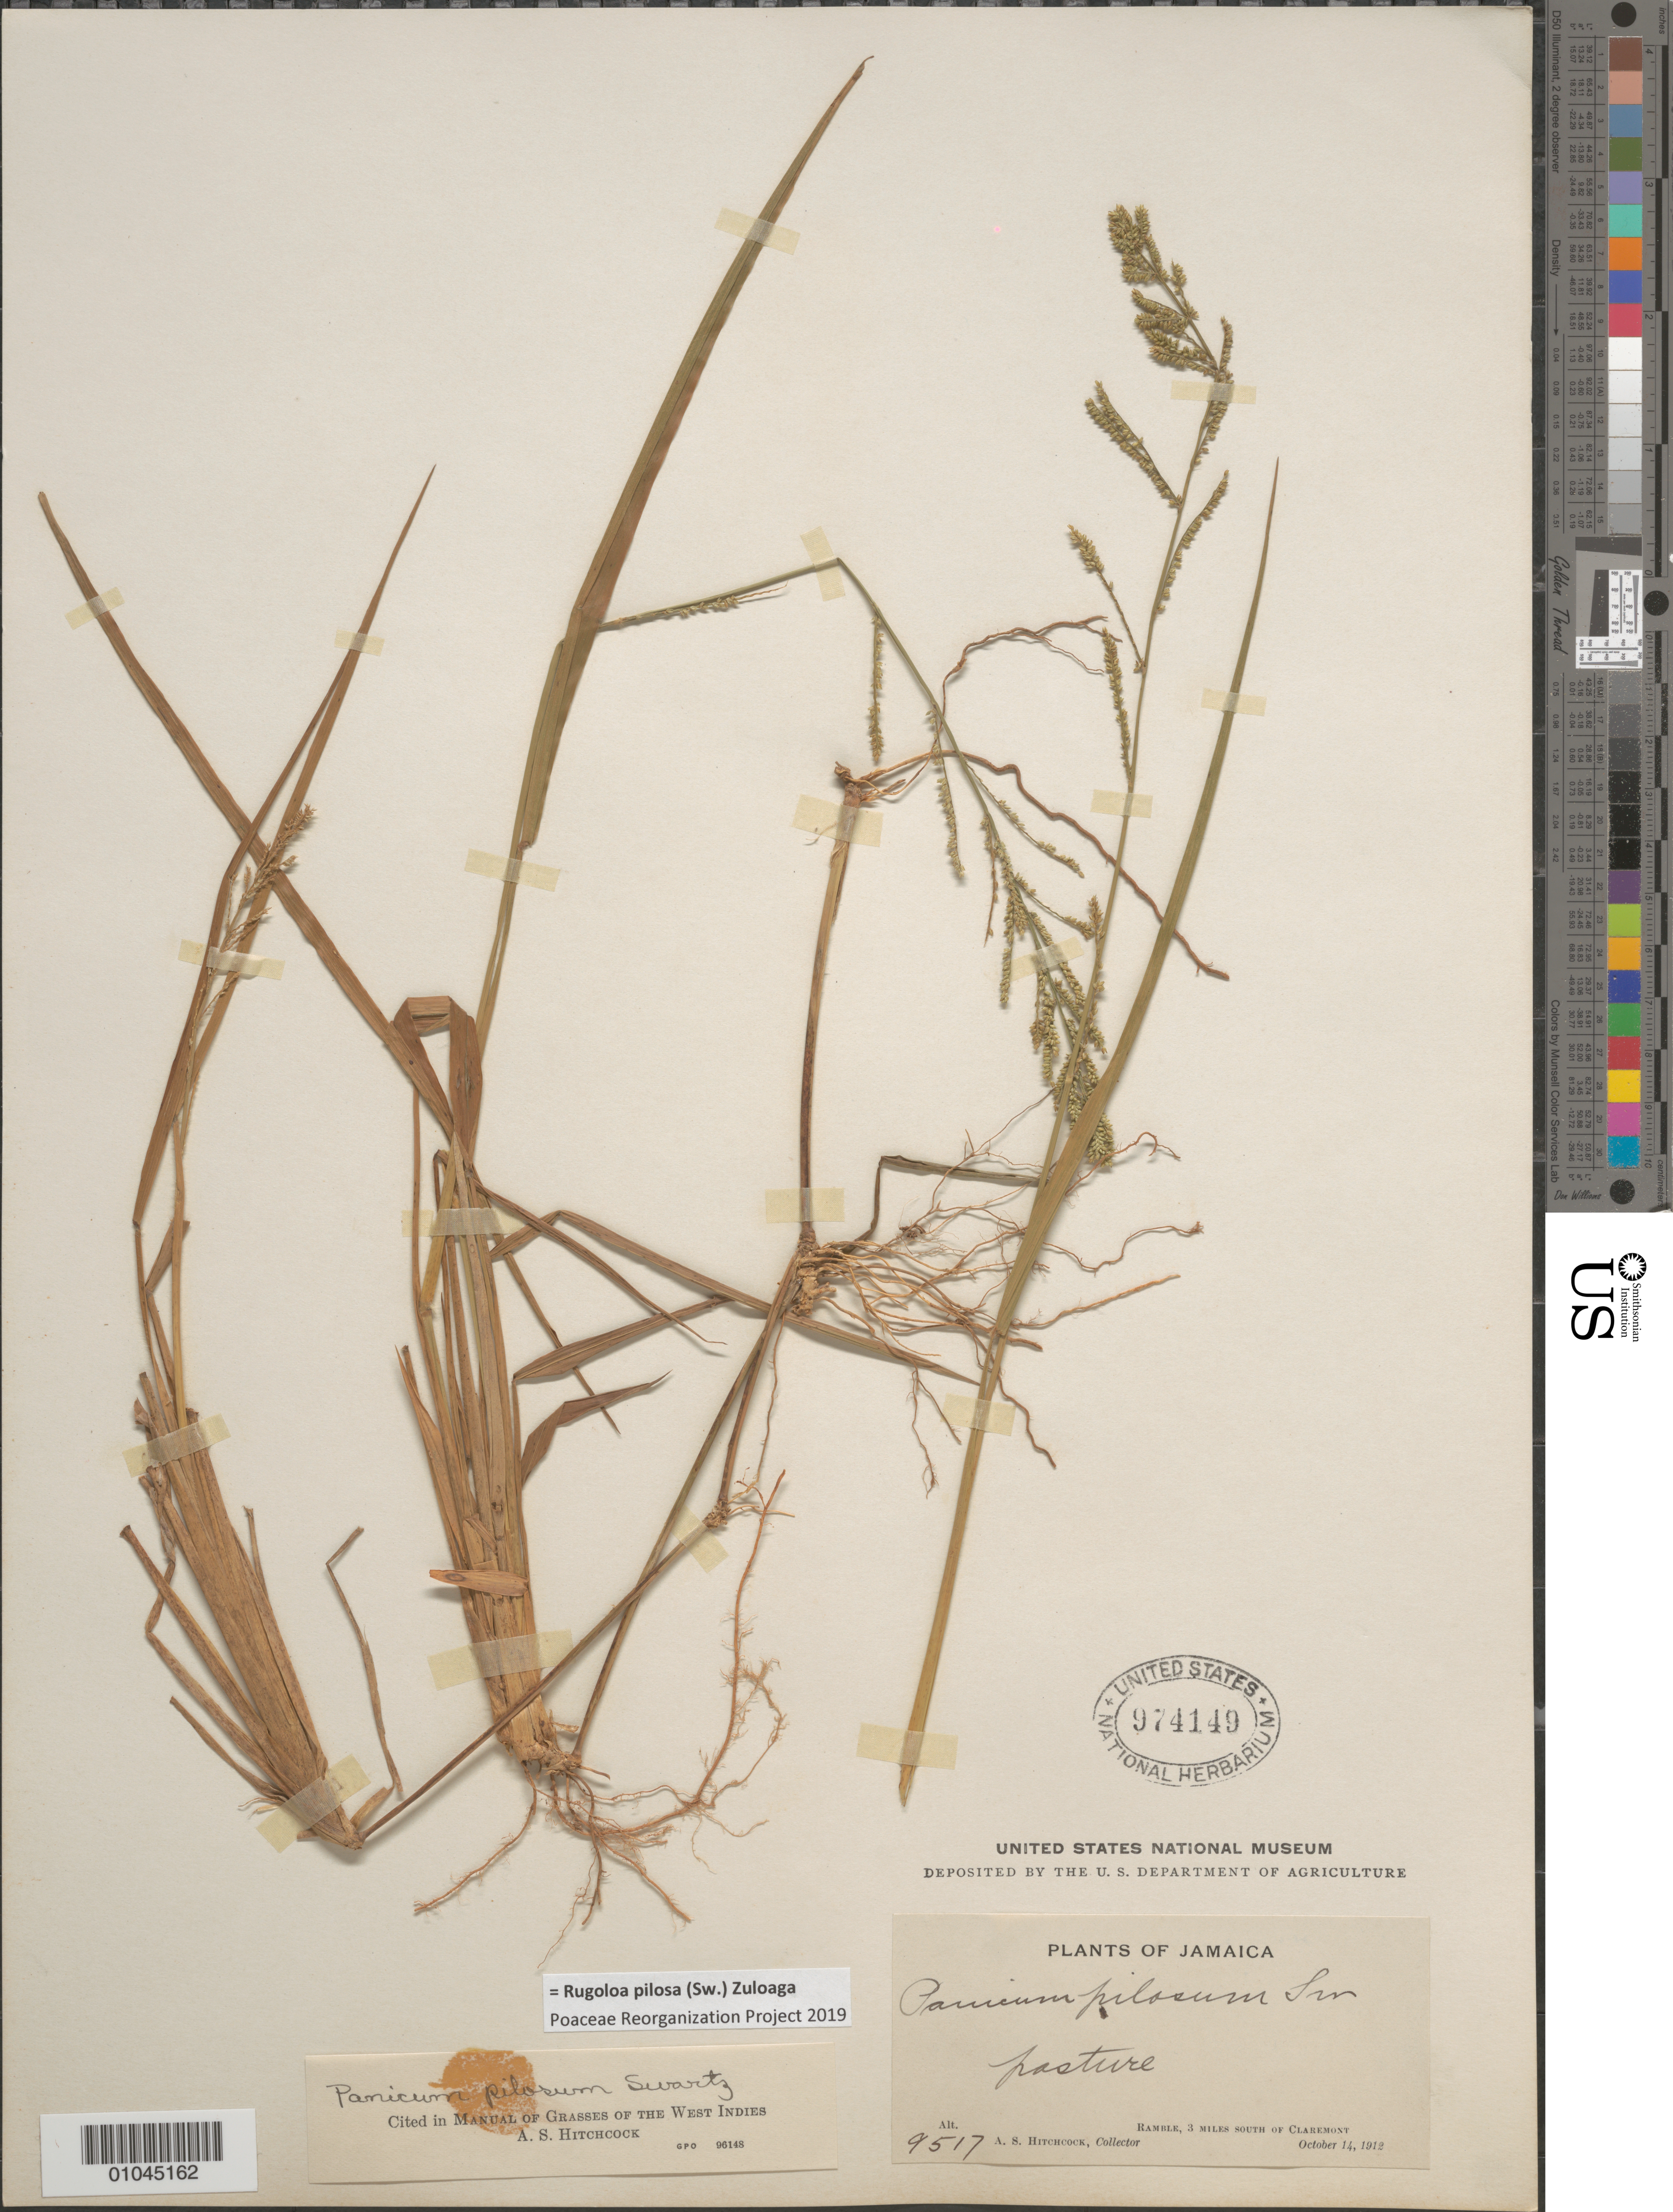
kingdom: Plantae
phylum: Tracheophyta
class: Liliopsida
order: Poales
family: Poaceae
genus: Panicum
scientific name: Panicum pilosum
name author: Sw.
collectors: A. S. Hitchcock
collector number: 9517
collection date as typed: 14 Oct 1912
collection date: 1912-10-14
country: Jamaica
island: Jamaica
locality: Ramble, 3 miles S of Claremont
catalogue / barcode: US 974149